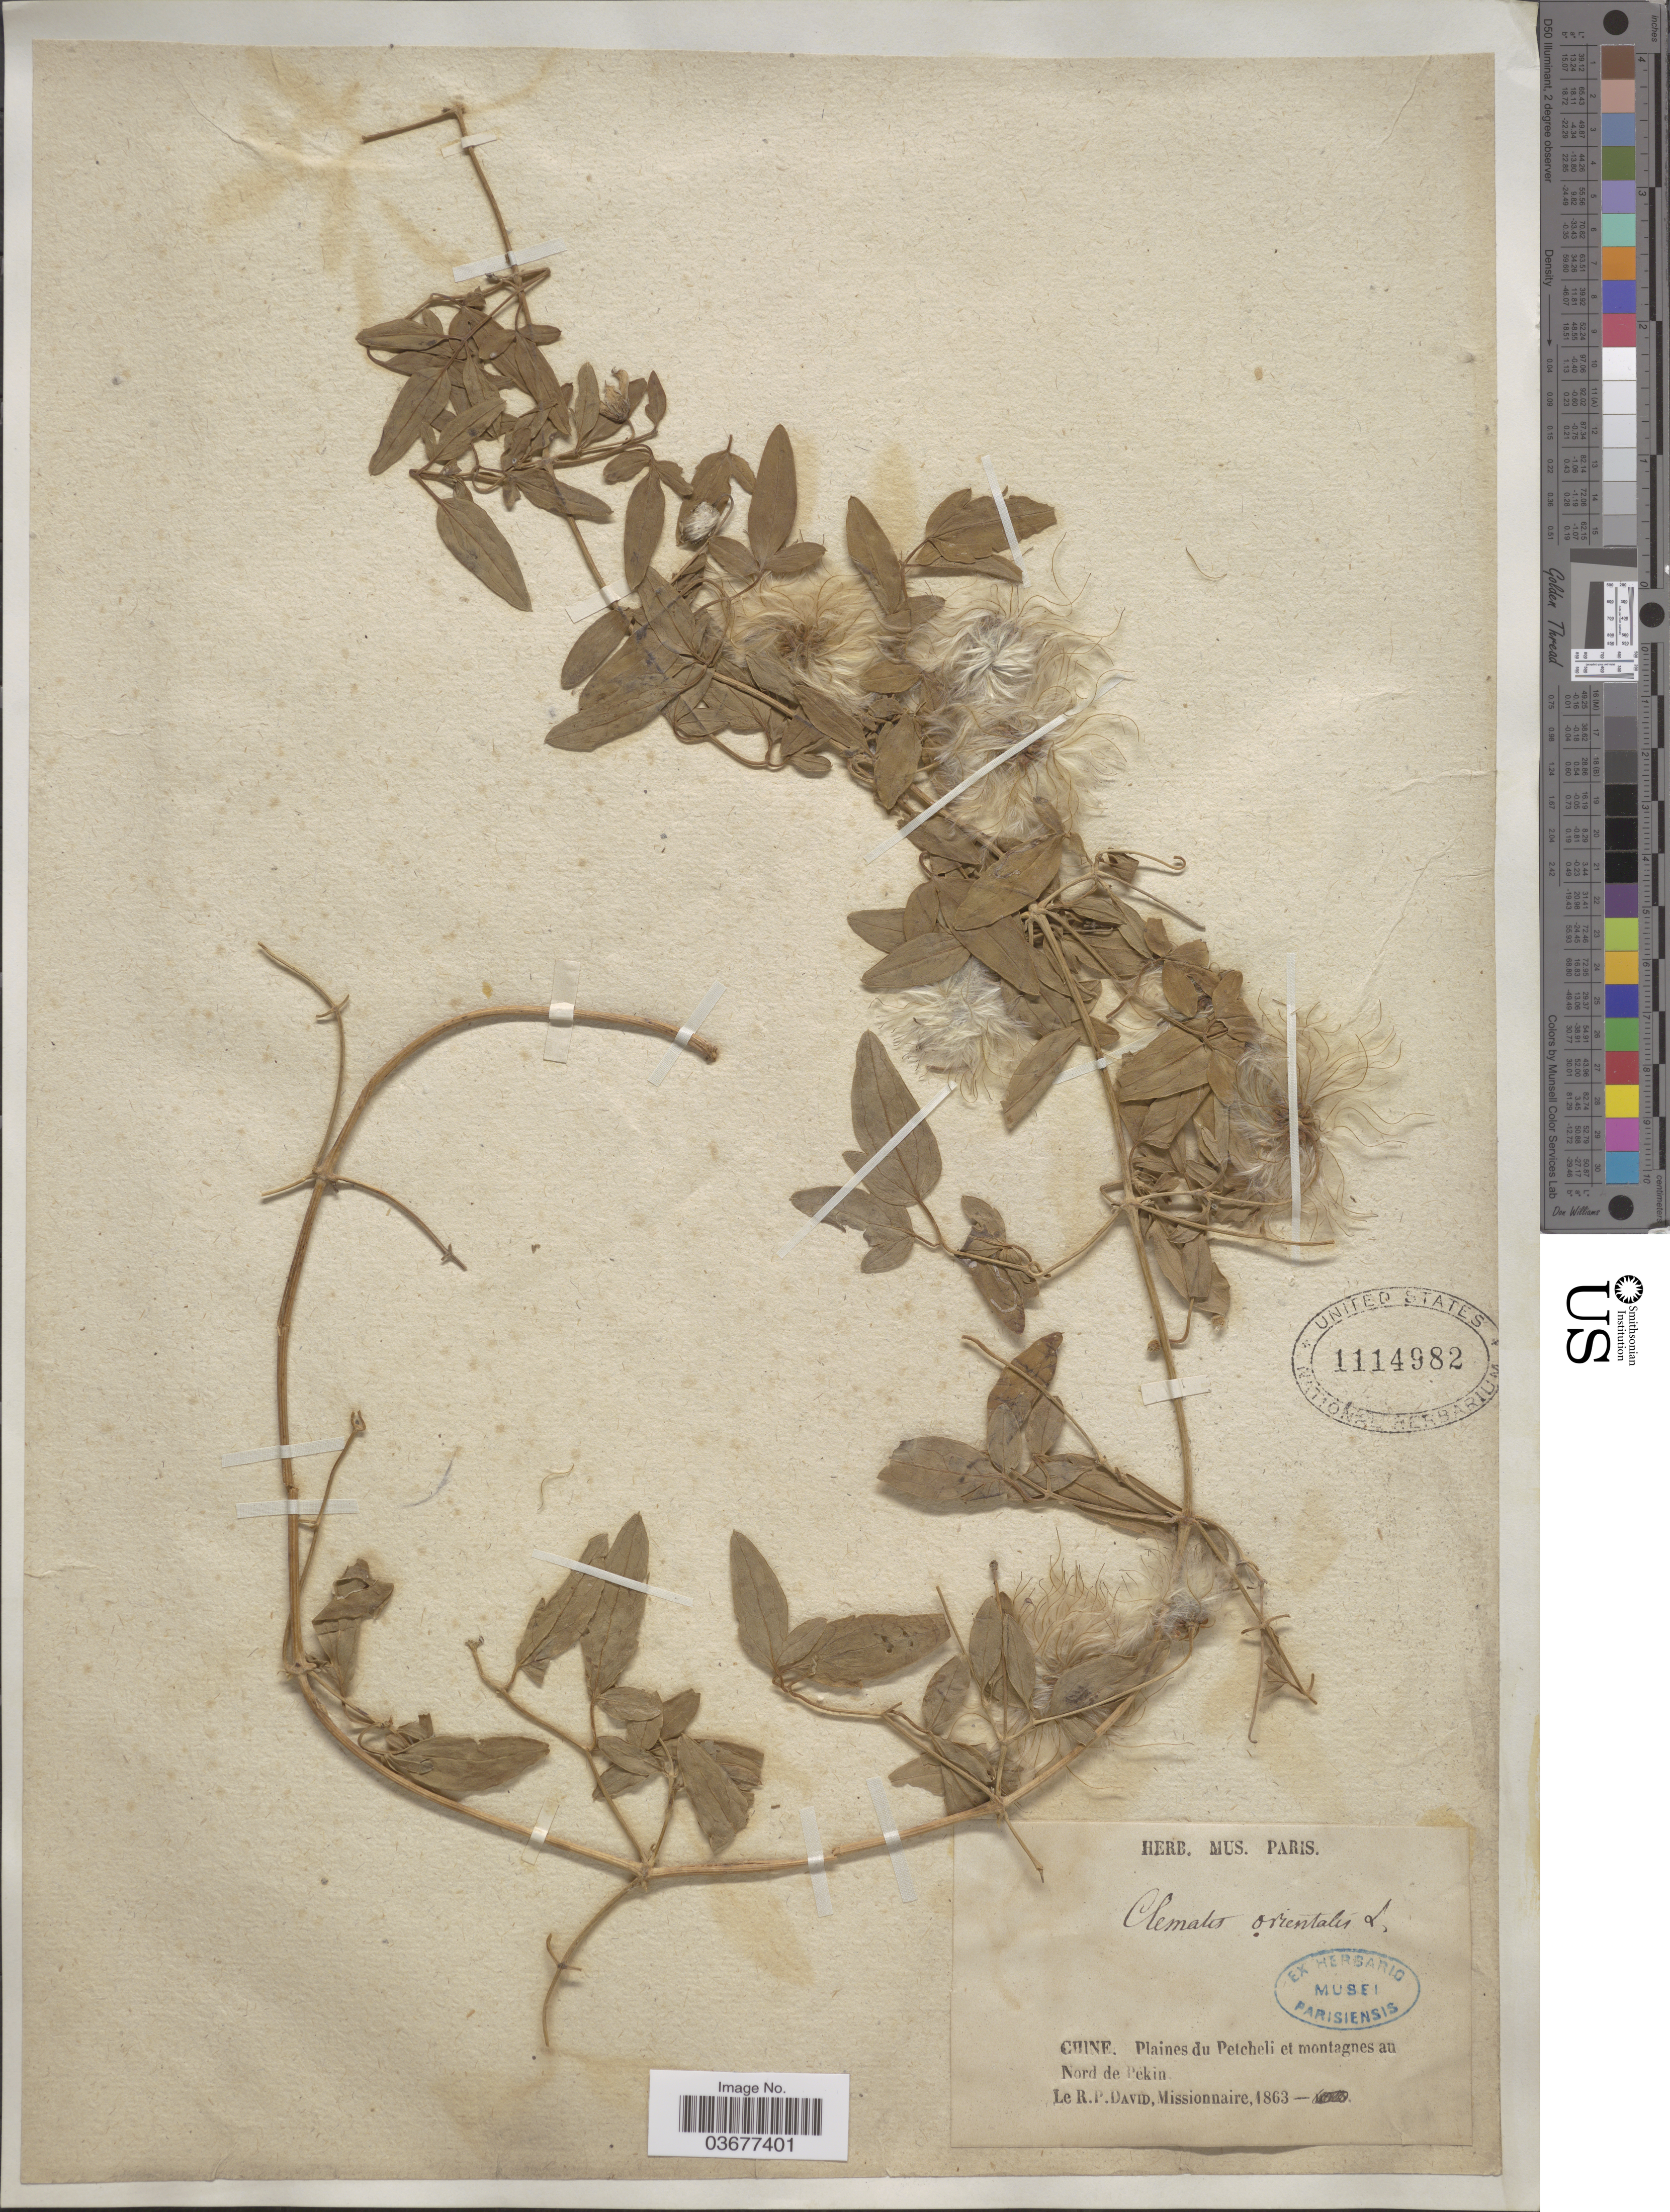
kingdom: Plantae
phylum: Tracheophyta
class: Magnoliopsida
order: Ranunculales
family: Ranunculaceae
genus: Clematis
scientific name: Clematis orientalis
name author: L.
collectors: R. David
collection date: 1863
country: China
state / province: Beijing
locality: Chine. Plaines du Petcheli et montagnes au Nord de Pekin.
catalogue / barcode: US 1114982